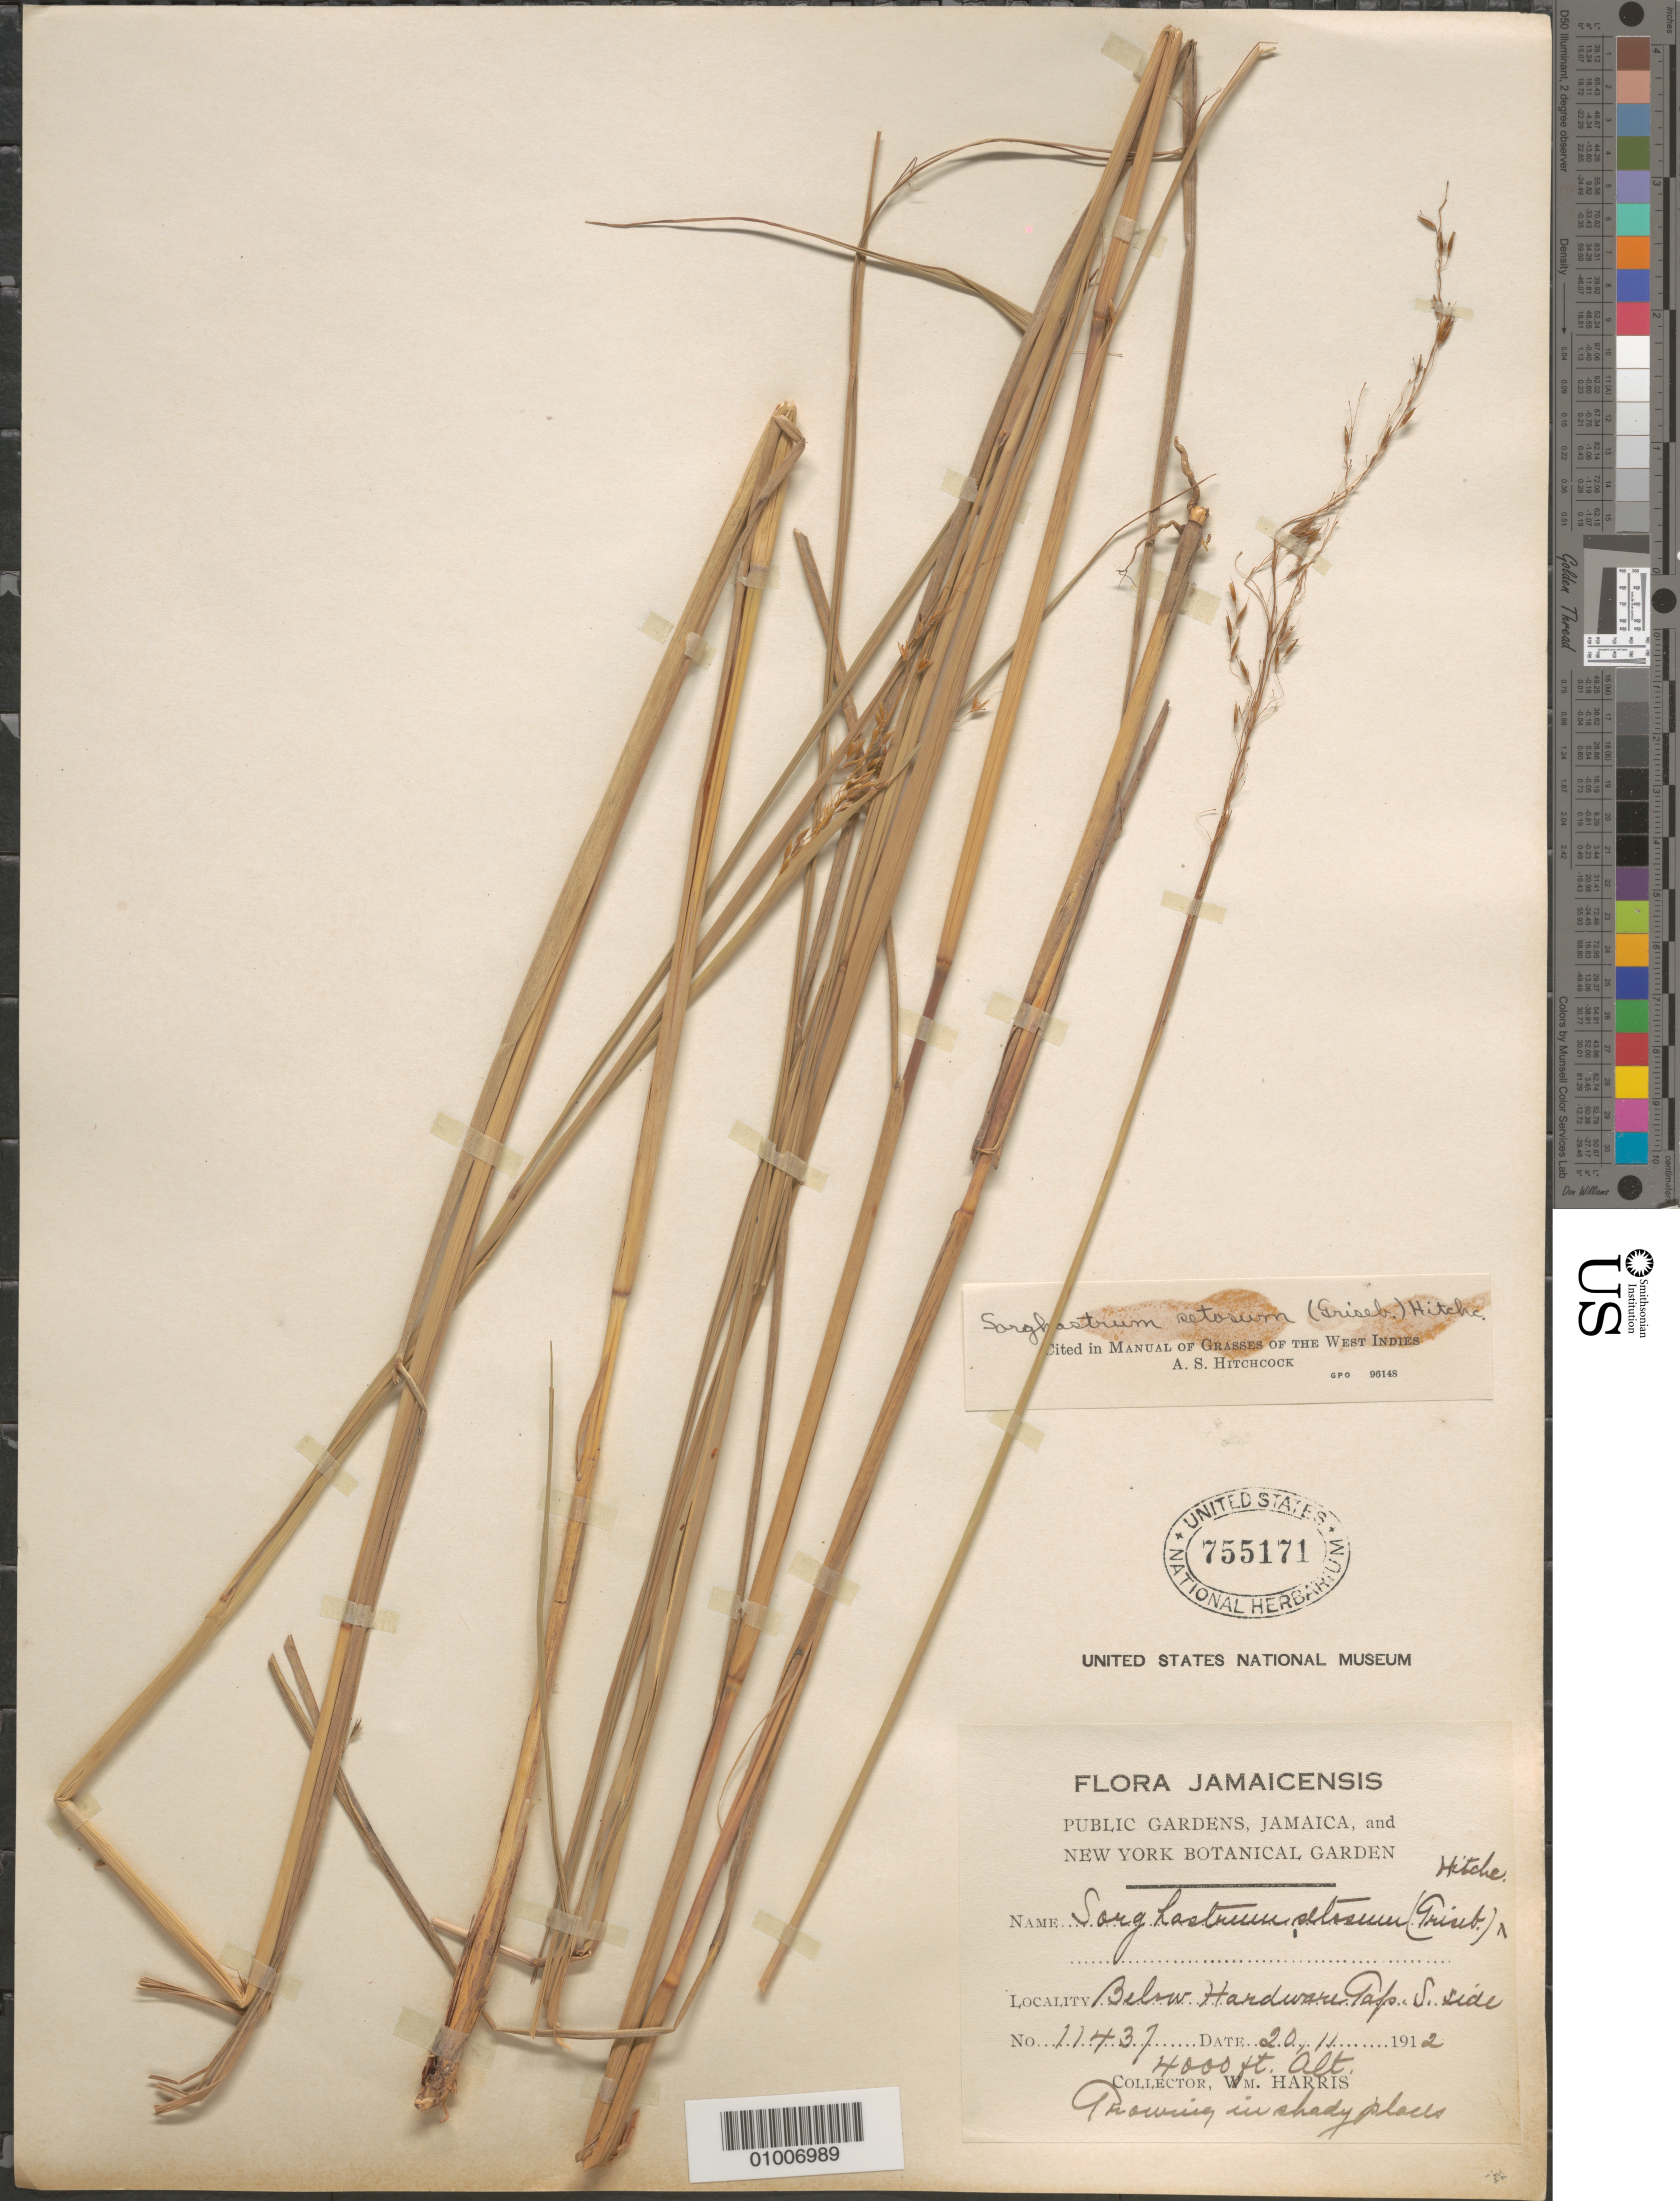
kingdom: Plantae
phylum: Tracheophyta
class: Liliopsida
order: Poales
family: Poaceae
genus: Sorghastrum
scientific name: Sorghastrum setosum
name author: (Griseb.) Hitchc.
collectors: W. Harris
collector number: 11437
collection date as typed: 20 Nov 1912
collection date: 1912-11-20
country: Jamaica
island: Jamaica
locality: Growing in shady places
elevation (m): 1219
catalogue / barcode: US 755171